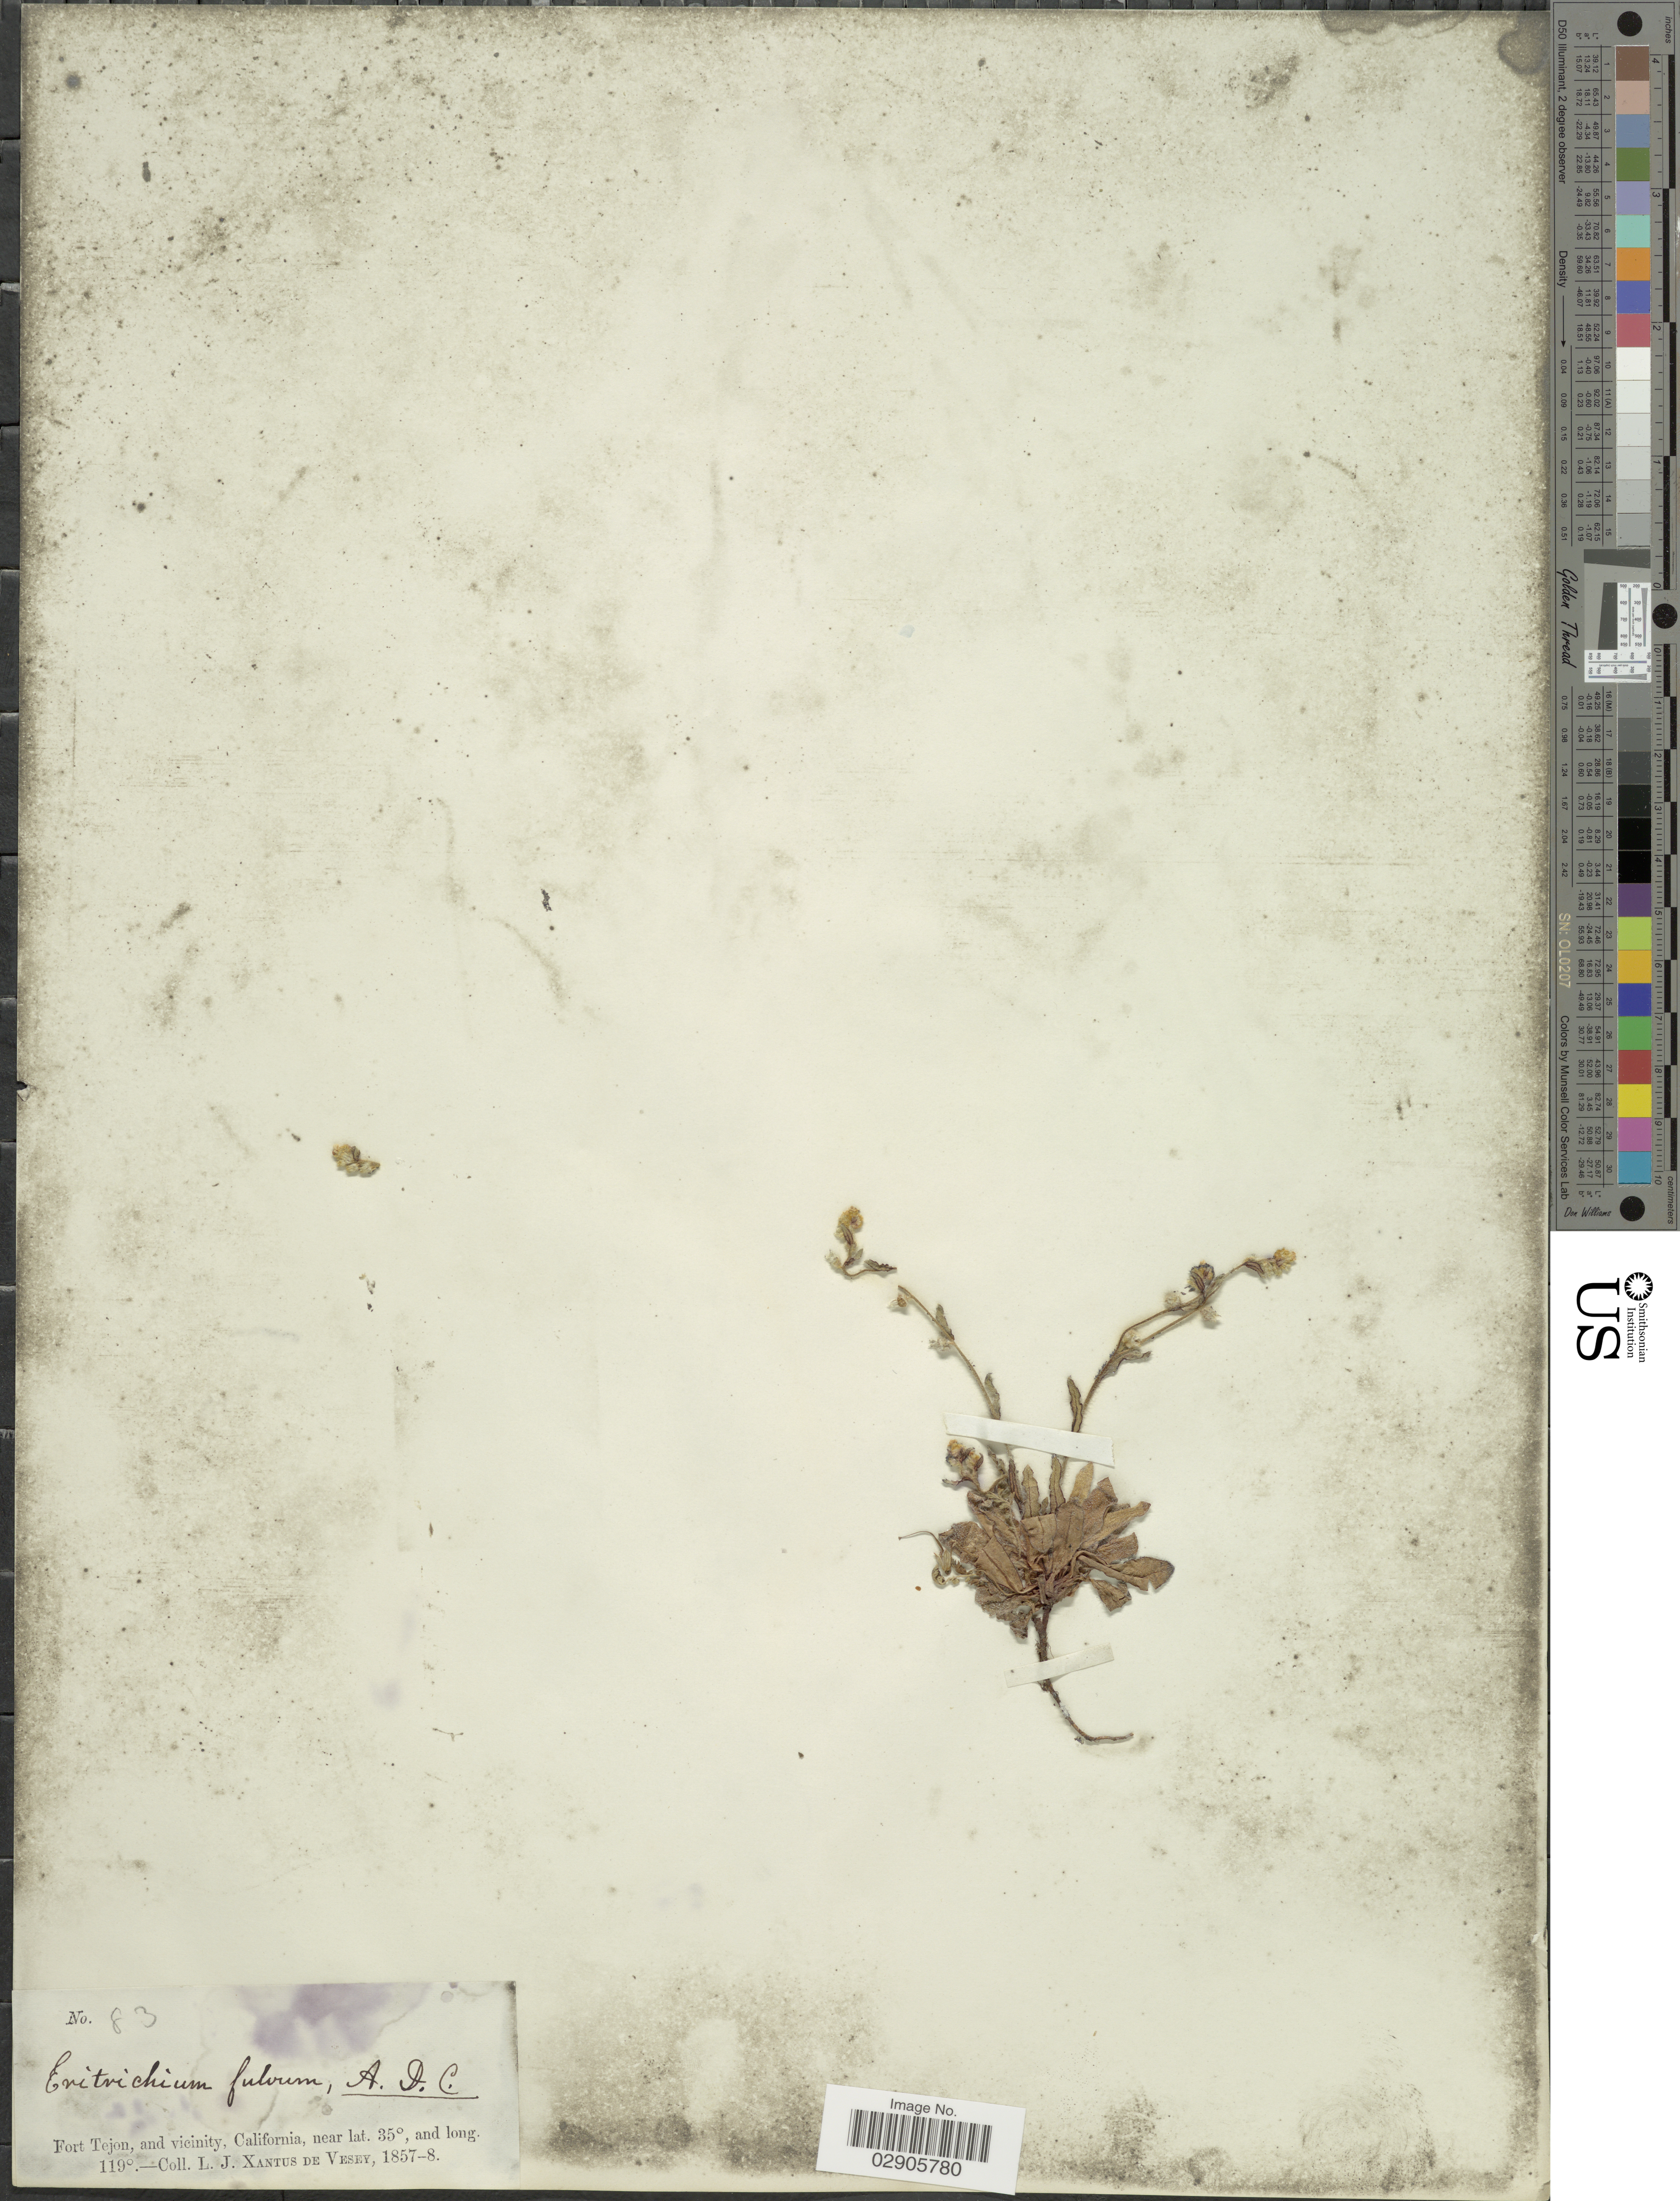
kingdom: Plantae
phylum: Tracheophyta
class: Magnoliopsida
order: Boraginales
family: Boraginaceae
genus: Plagiobothrys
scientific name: Plagiobothrys nothofulvus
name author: (A. Gray) A. Gray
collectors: L. Xantus de Vesey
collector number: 83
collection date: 1857-08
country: United States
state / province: California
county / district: Kern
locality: Fort Tejon, and vicinity.